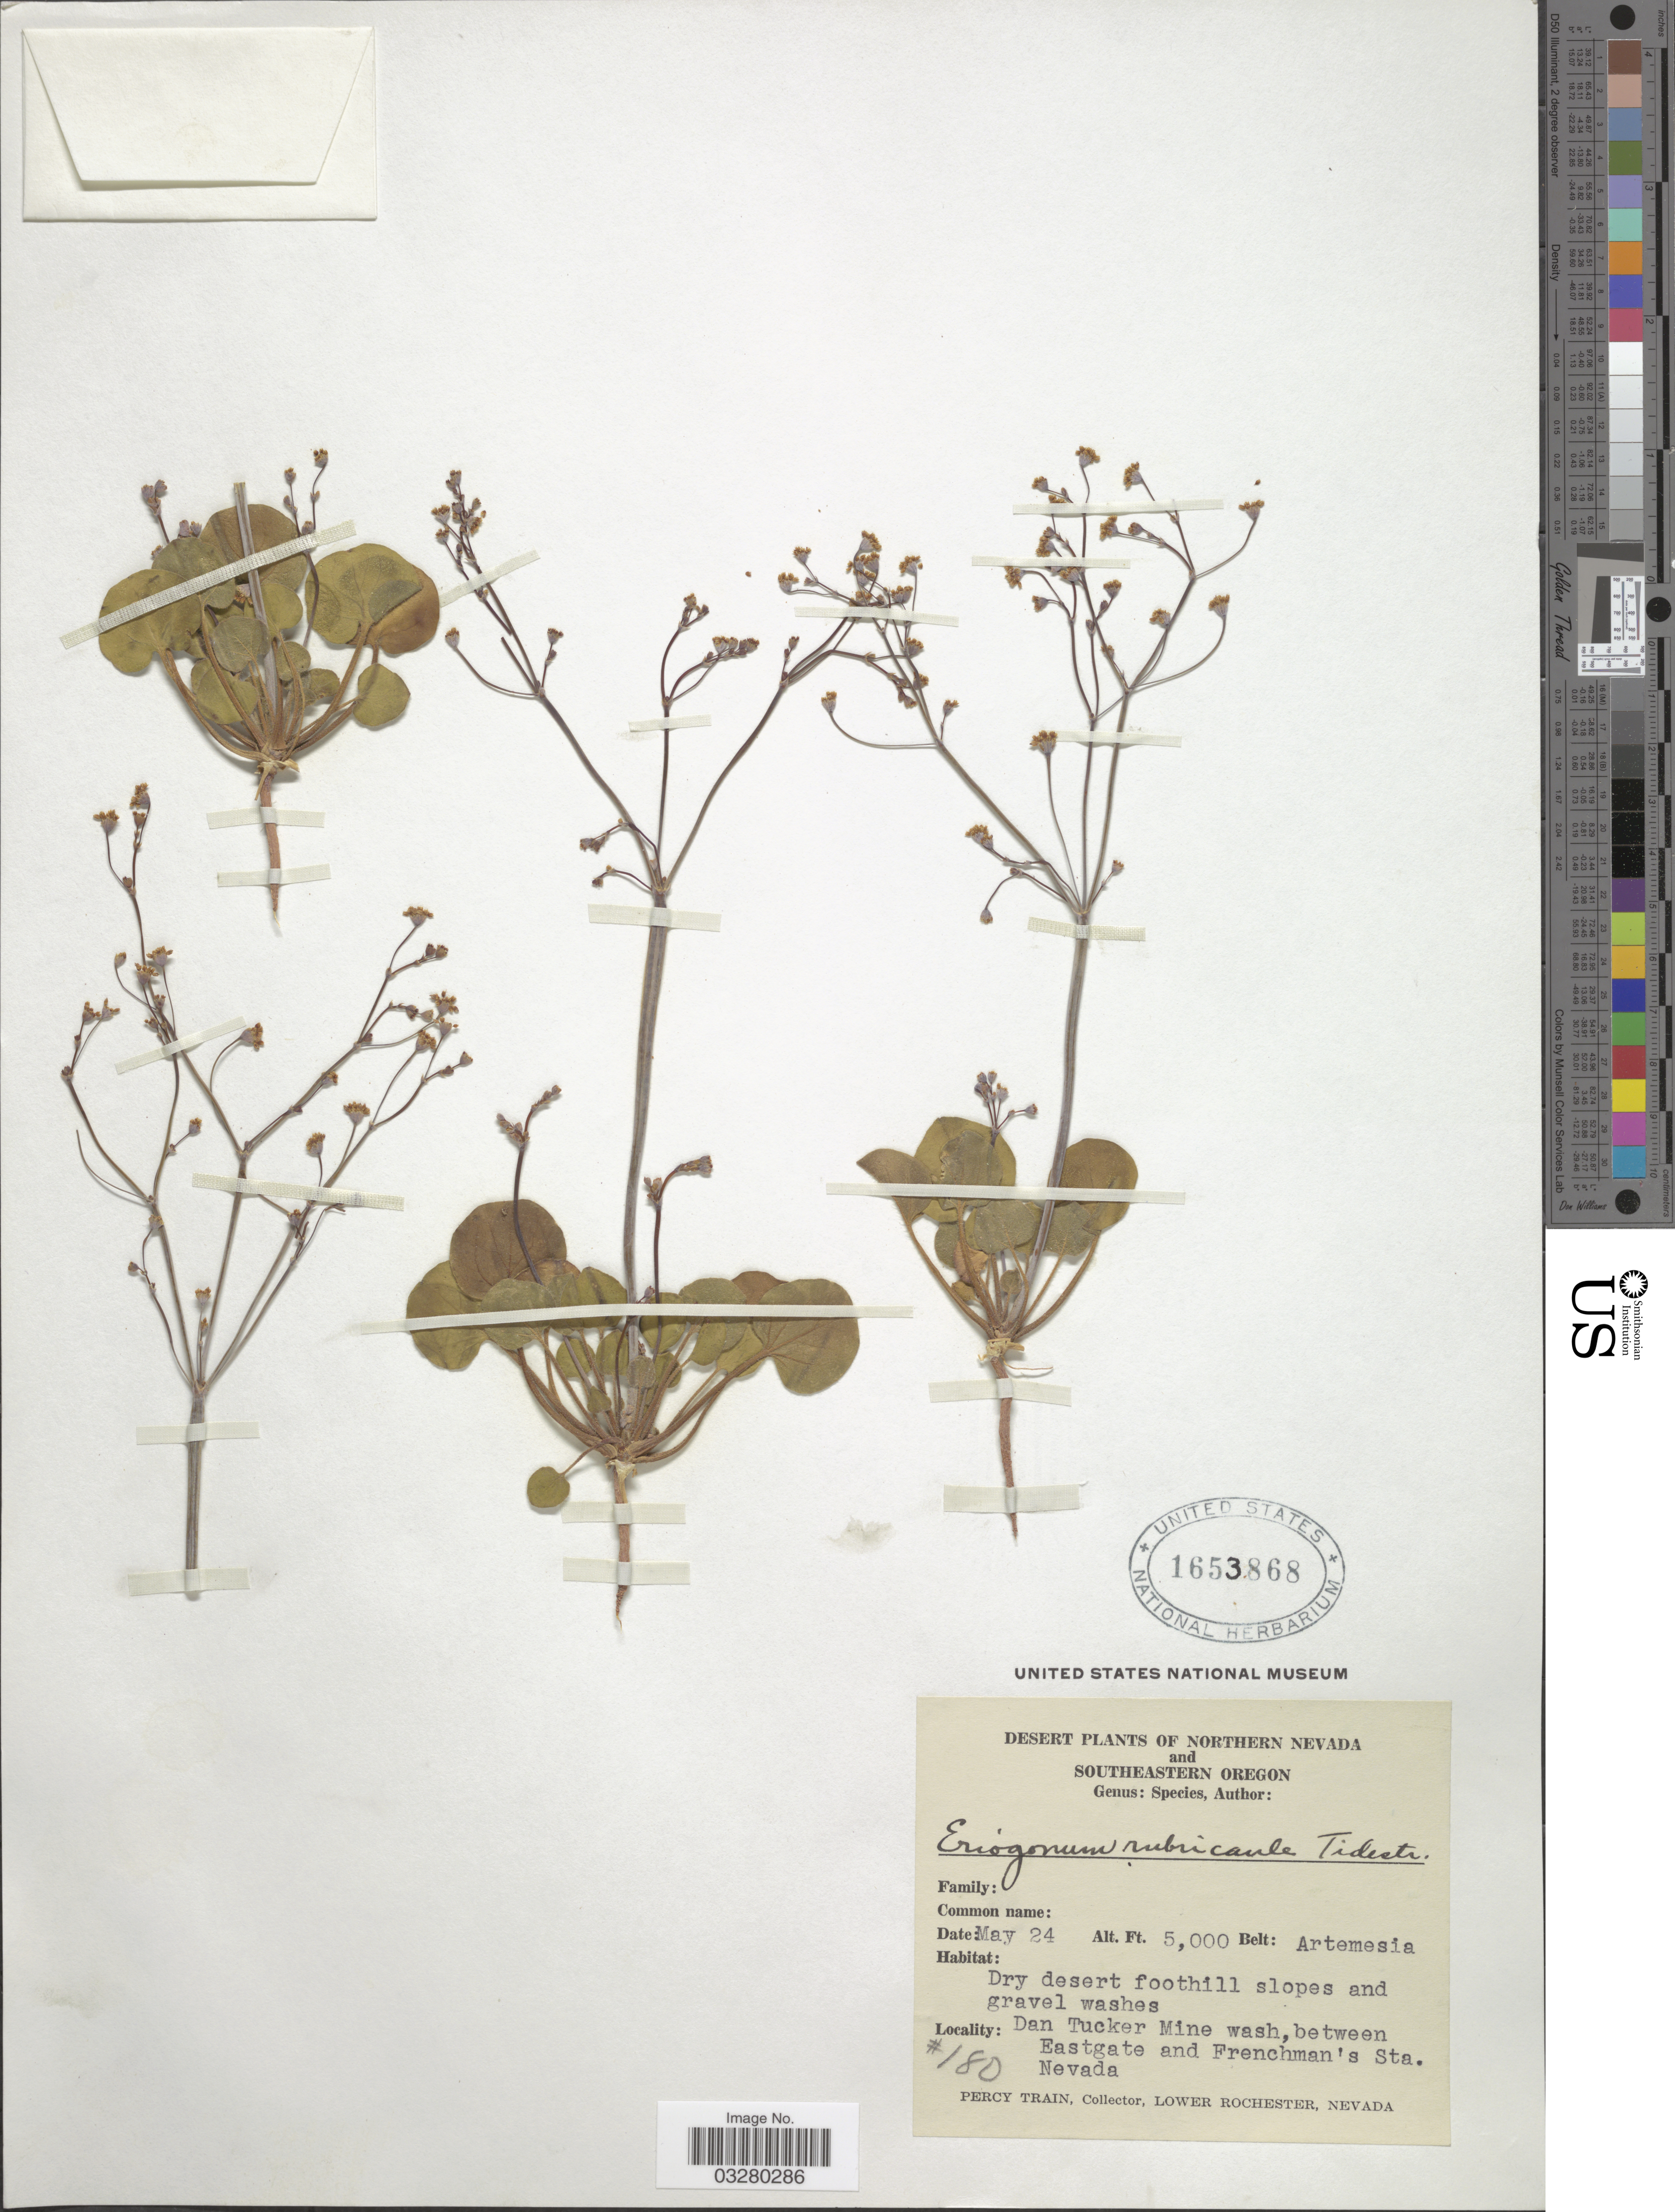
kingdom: Plantae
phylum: Tracheophyta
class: Magnoliopsida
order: Caryophyllales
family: Polygonaceae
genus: Eriogonum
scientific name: Eriogonum rubricaule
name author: Tidestr.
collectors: P. Train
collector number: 180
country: United States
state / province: Nevada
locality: Desert. Northern Nevada. Dan Tucker Mine wash, between Eastgate and Frenchman's Sta. Nevada.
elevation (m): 1524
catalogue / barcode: US 1653868